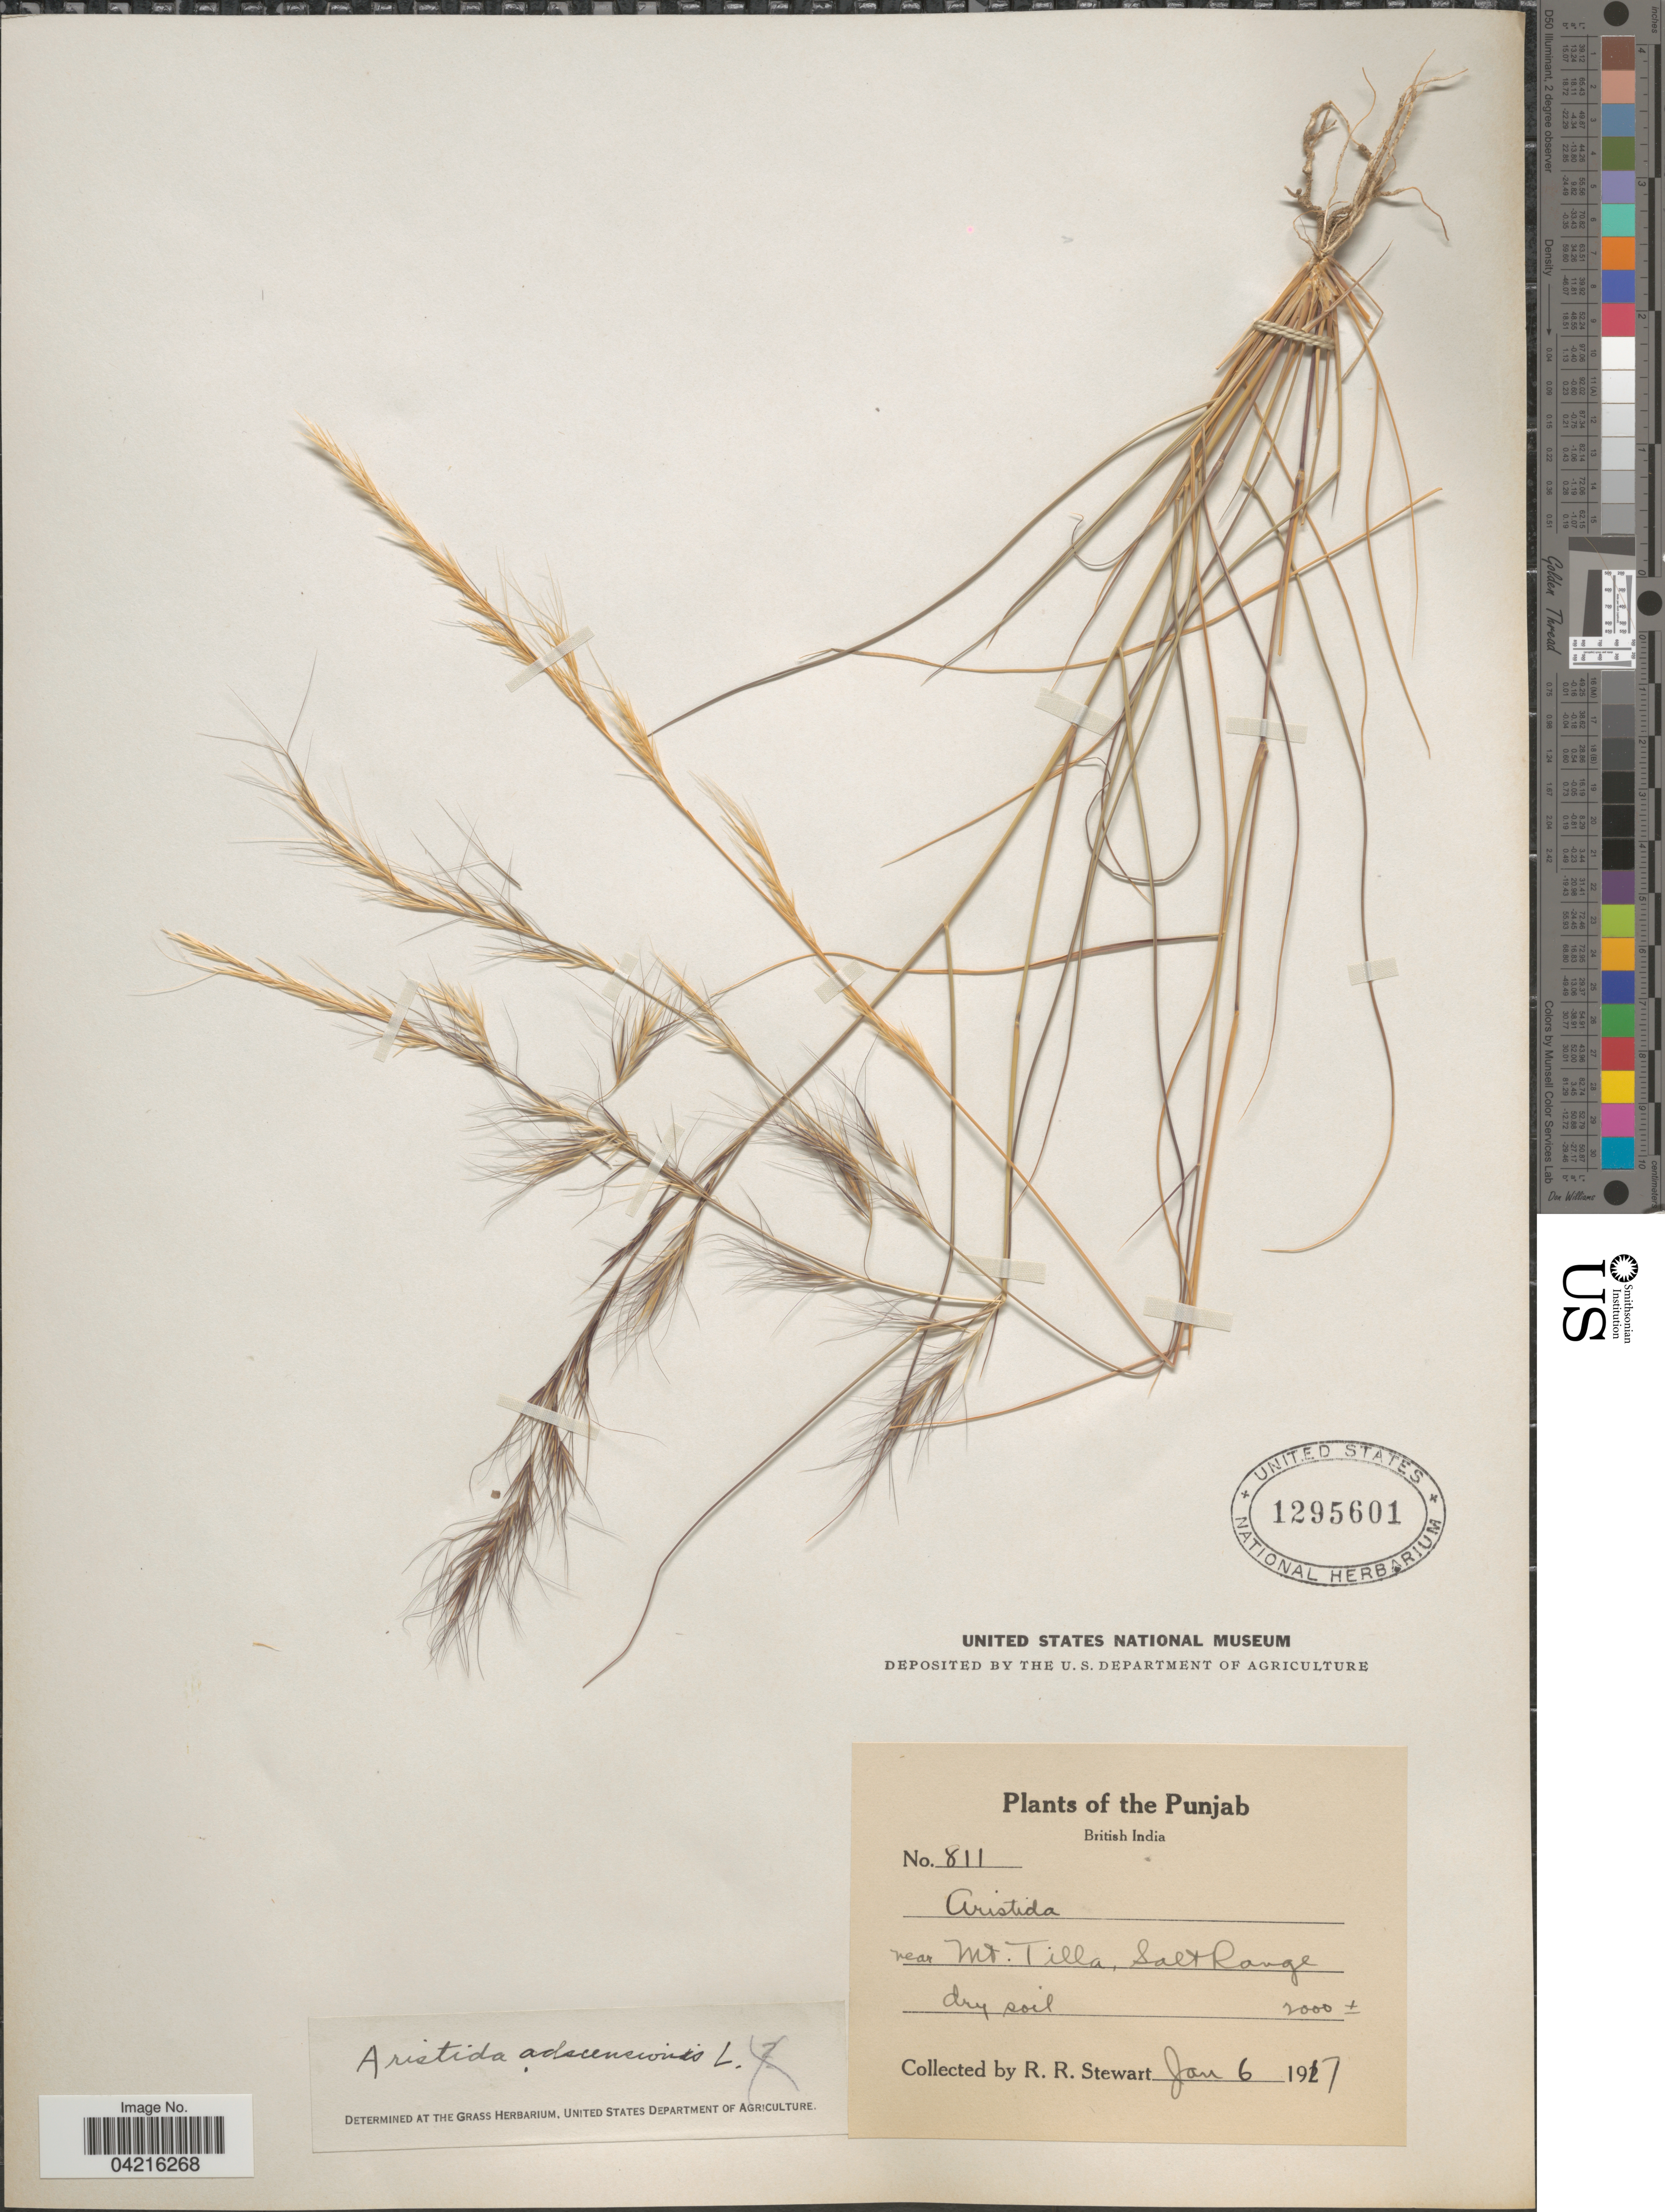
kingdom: Plantae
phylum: Tracheophyta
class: Liliopsida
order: Poales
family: Poaceae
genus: Aristida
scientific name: Aristida adscensionis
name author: L.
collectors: R. Stewart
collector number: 811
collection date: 1917-01-06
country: India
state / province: Punjab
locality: British India. Near Mt. Tilla, Salt Range.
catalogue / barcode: US 1295601